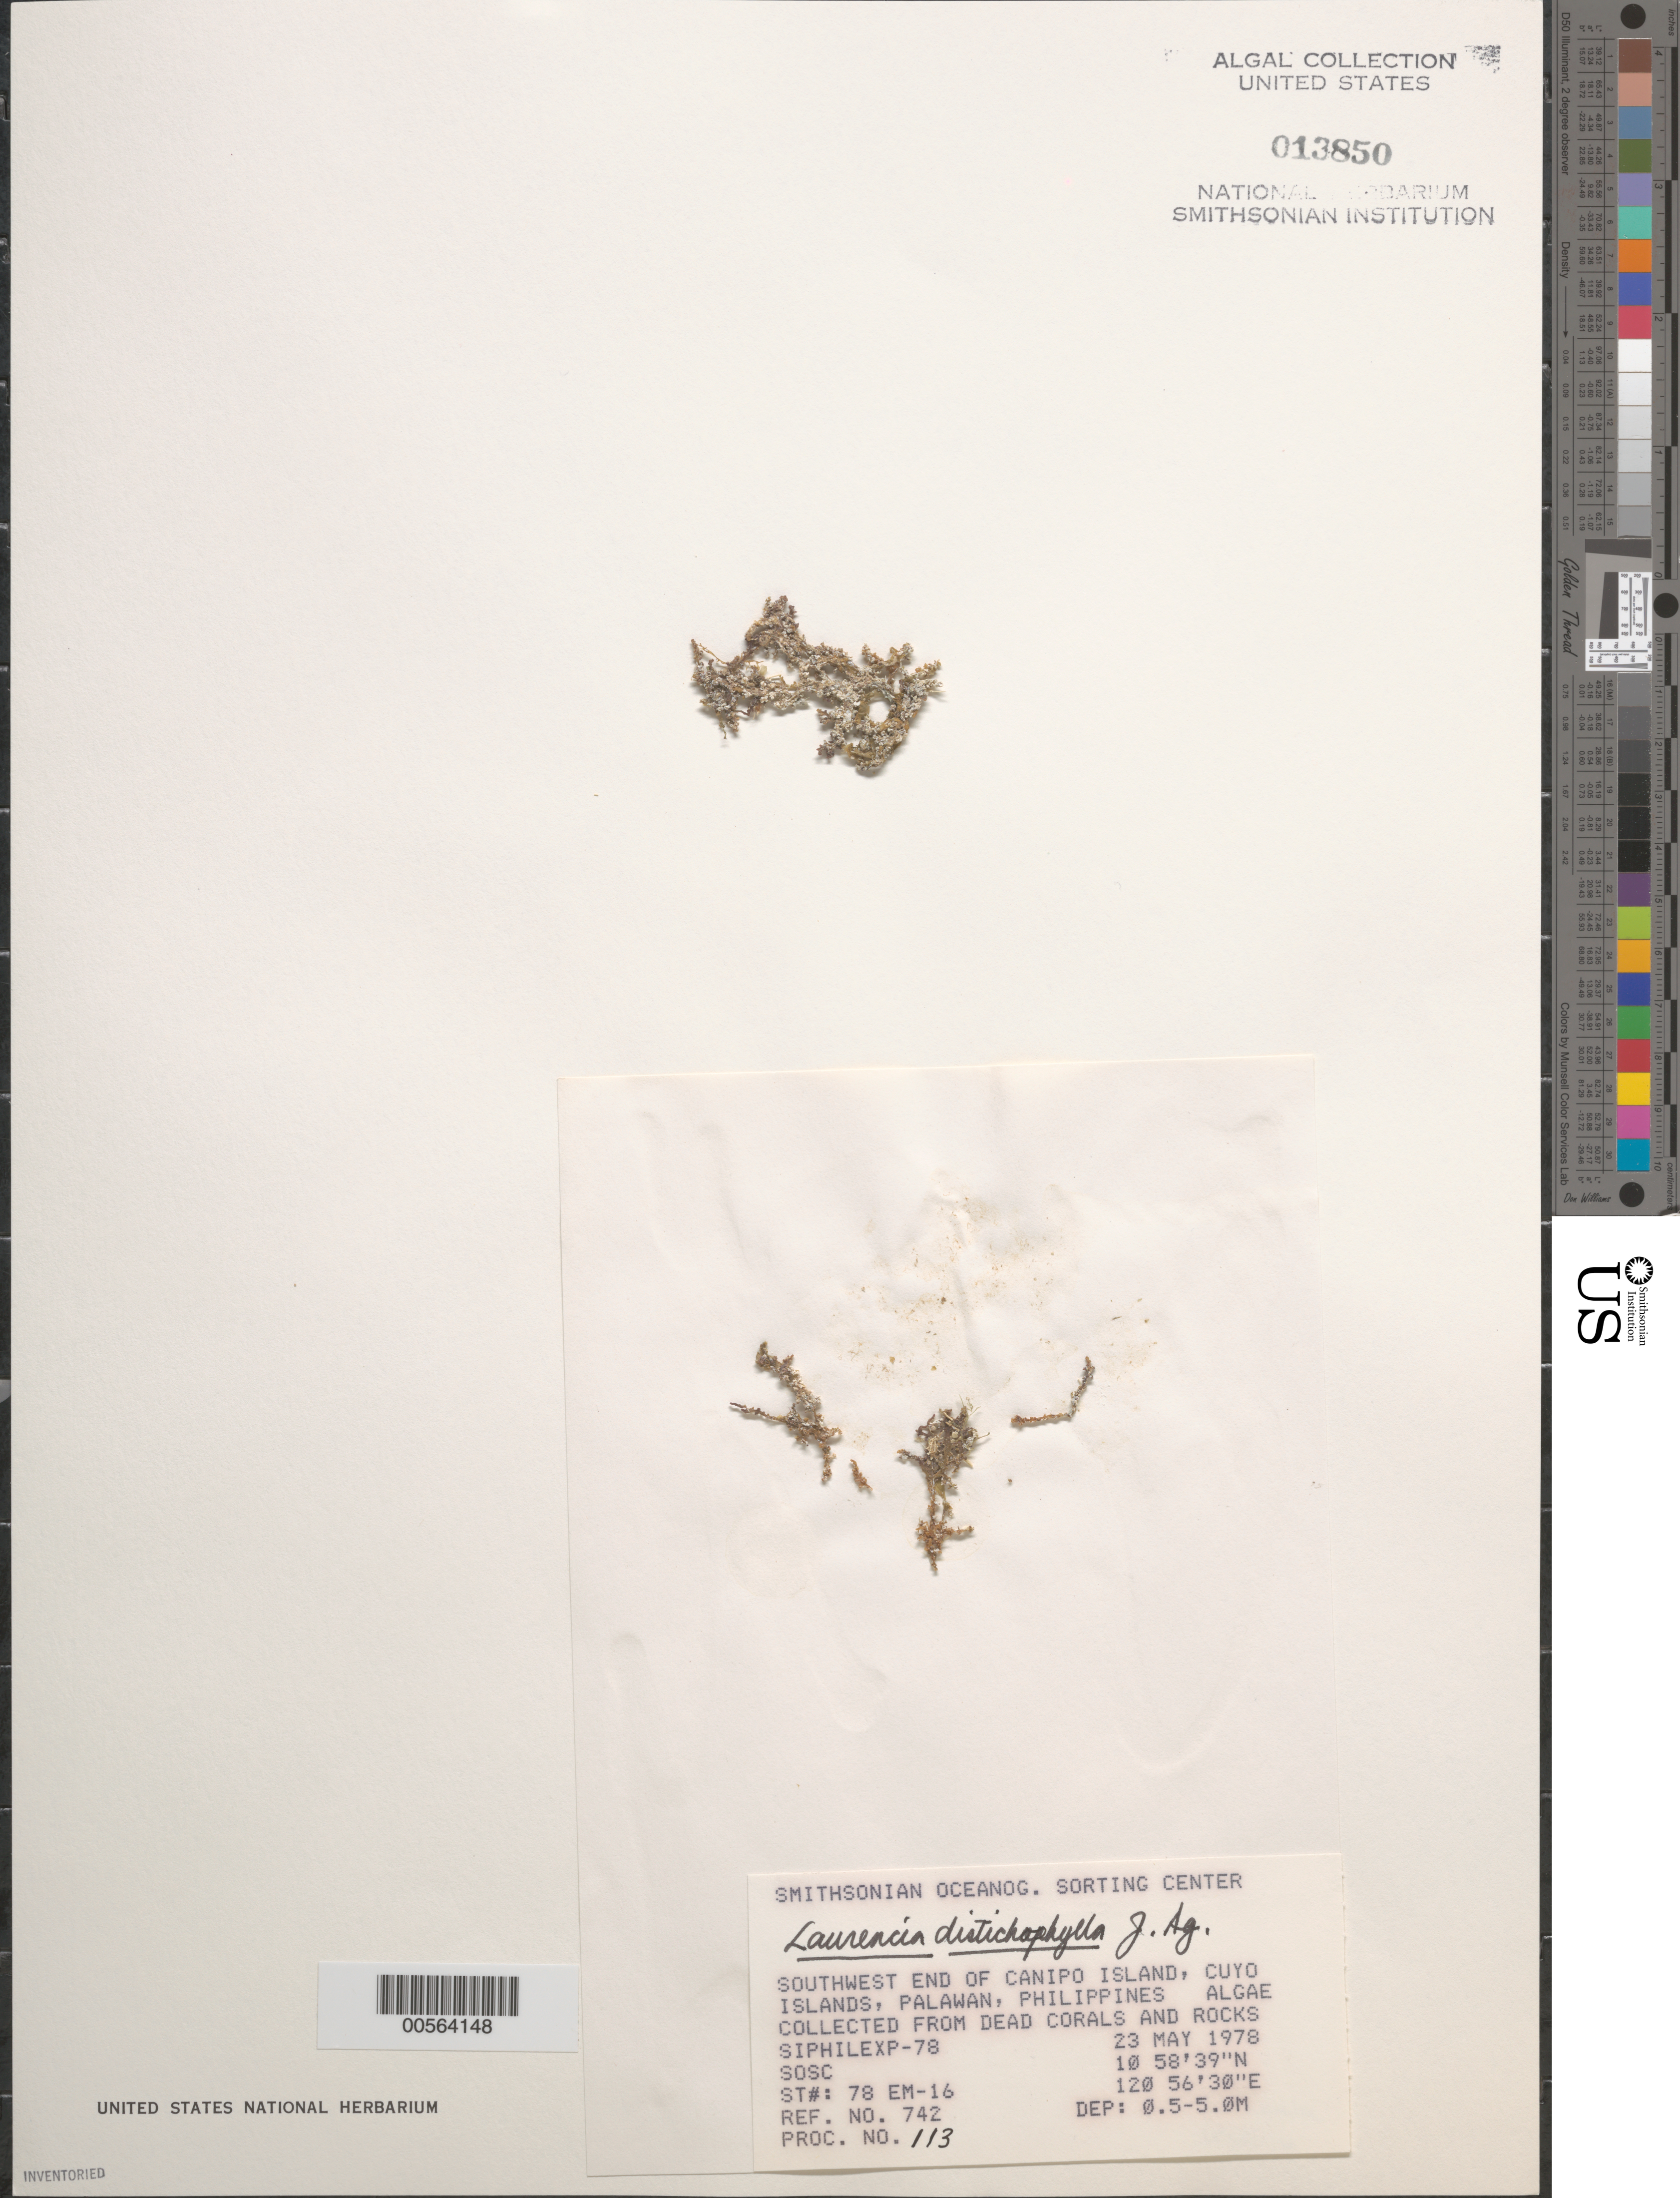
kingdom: Plantae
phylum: Rhodophyta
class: Florideophyceae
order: Ceramiales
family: Rhodomelaceae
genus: Laurencia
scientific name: Laurencia distichophylla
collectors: SOSC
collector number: Station 78 Em-16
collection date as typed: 23 May 1978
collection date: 1978-05-23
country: Philippines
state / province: Mimaropa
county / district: Palawan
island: Canipo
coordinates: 10 58' 39" N, 120 56' 30" E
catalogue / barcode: US 13850